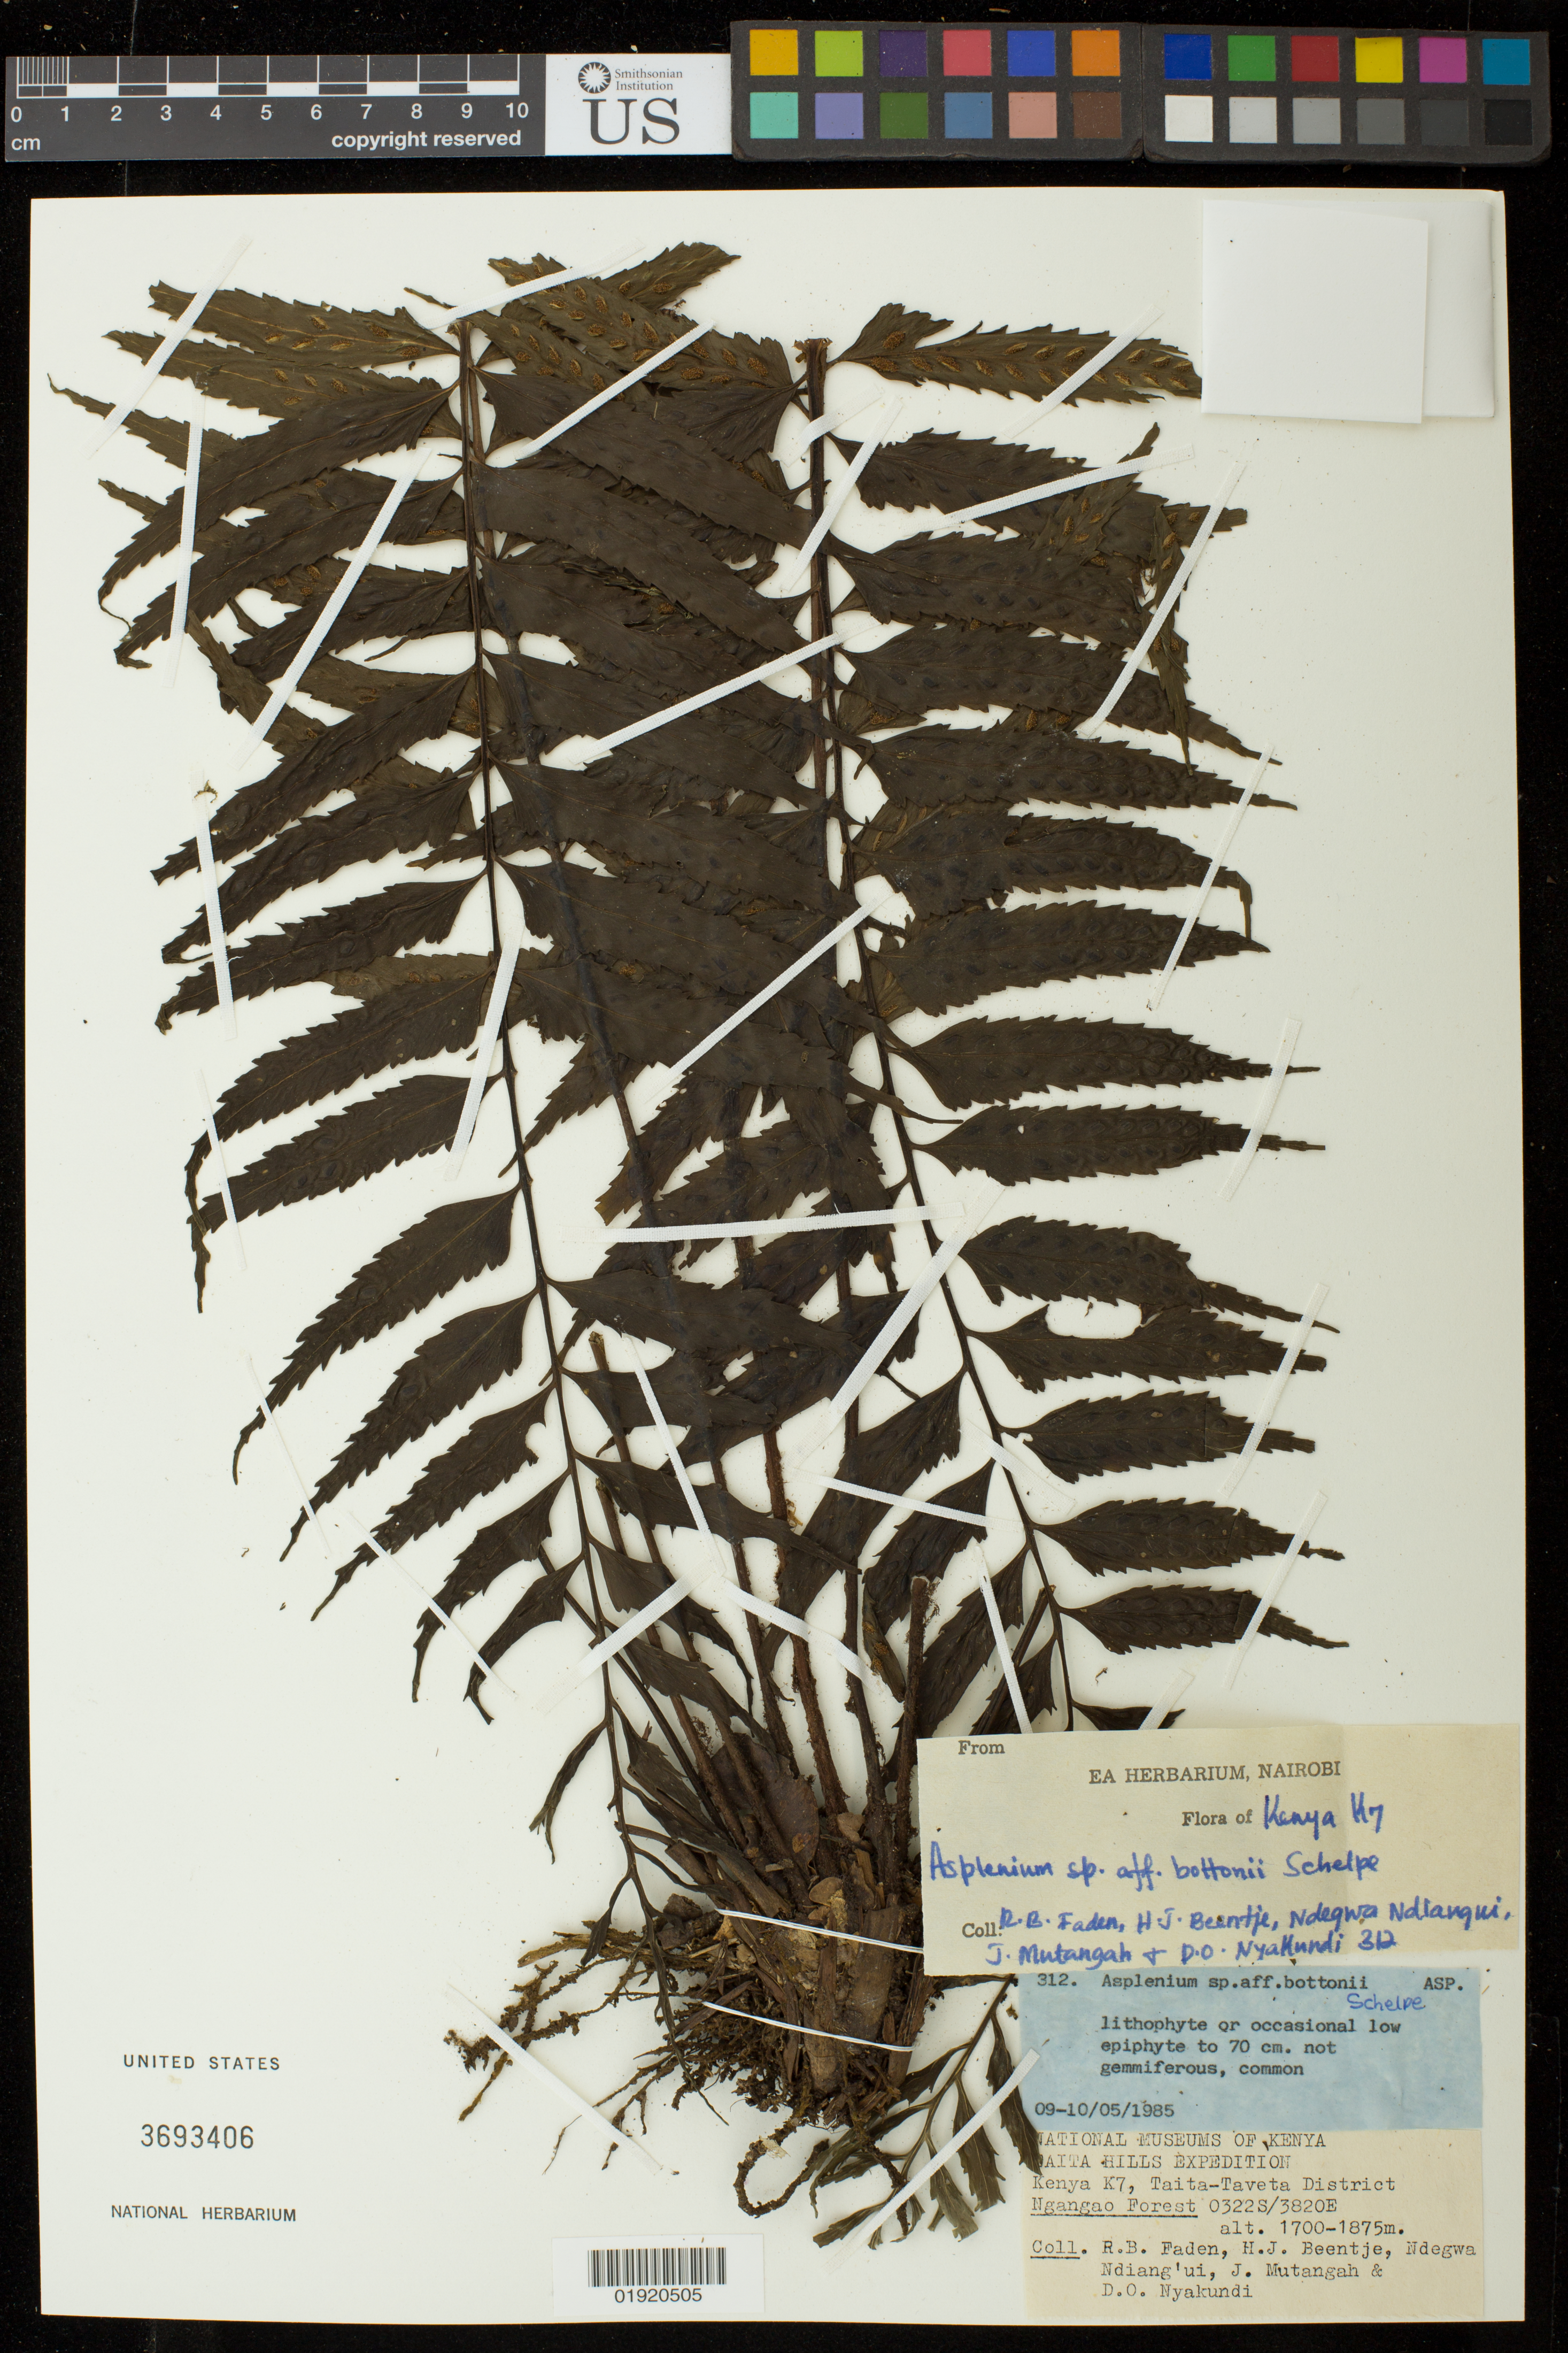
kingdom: Plantae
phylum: Tracheophyta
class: Polypodiopsida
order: Polypodiales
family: Aspleniaceae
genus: Asplenium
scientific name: Asplenium bottonii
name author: Schelpe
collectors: R. B. Faden, H. J. Beentje, N. Ndinag'ui, J. Mutangah & D. Nyakundi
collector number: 312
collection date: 1985-05-09/1985-05-10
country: Kenya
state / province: Taita Taveta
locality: Kenya K7, Taita-Taveta District, Taita Hills, Ngangao Forest.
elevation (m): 1700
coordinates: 0322S, 3820E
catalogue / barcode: US 3693406